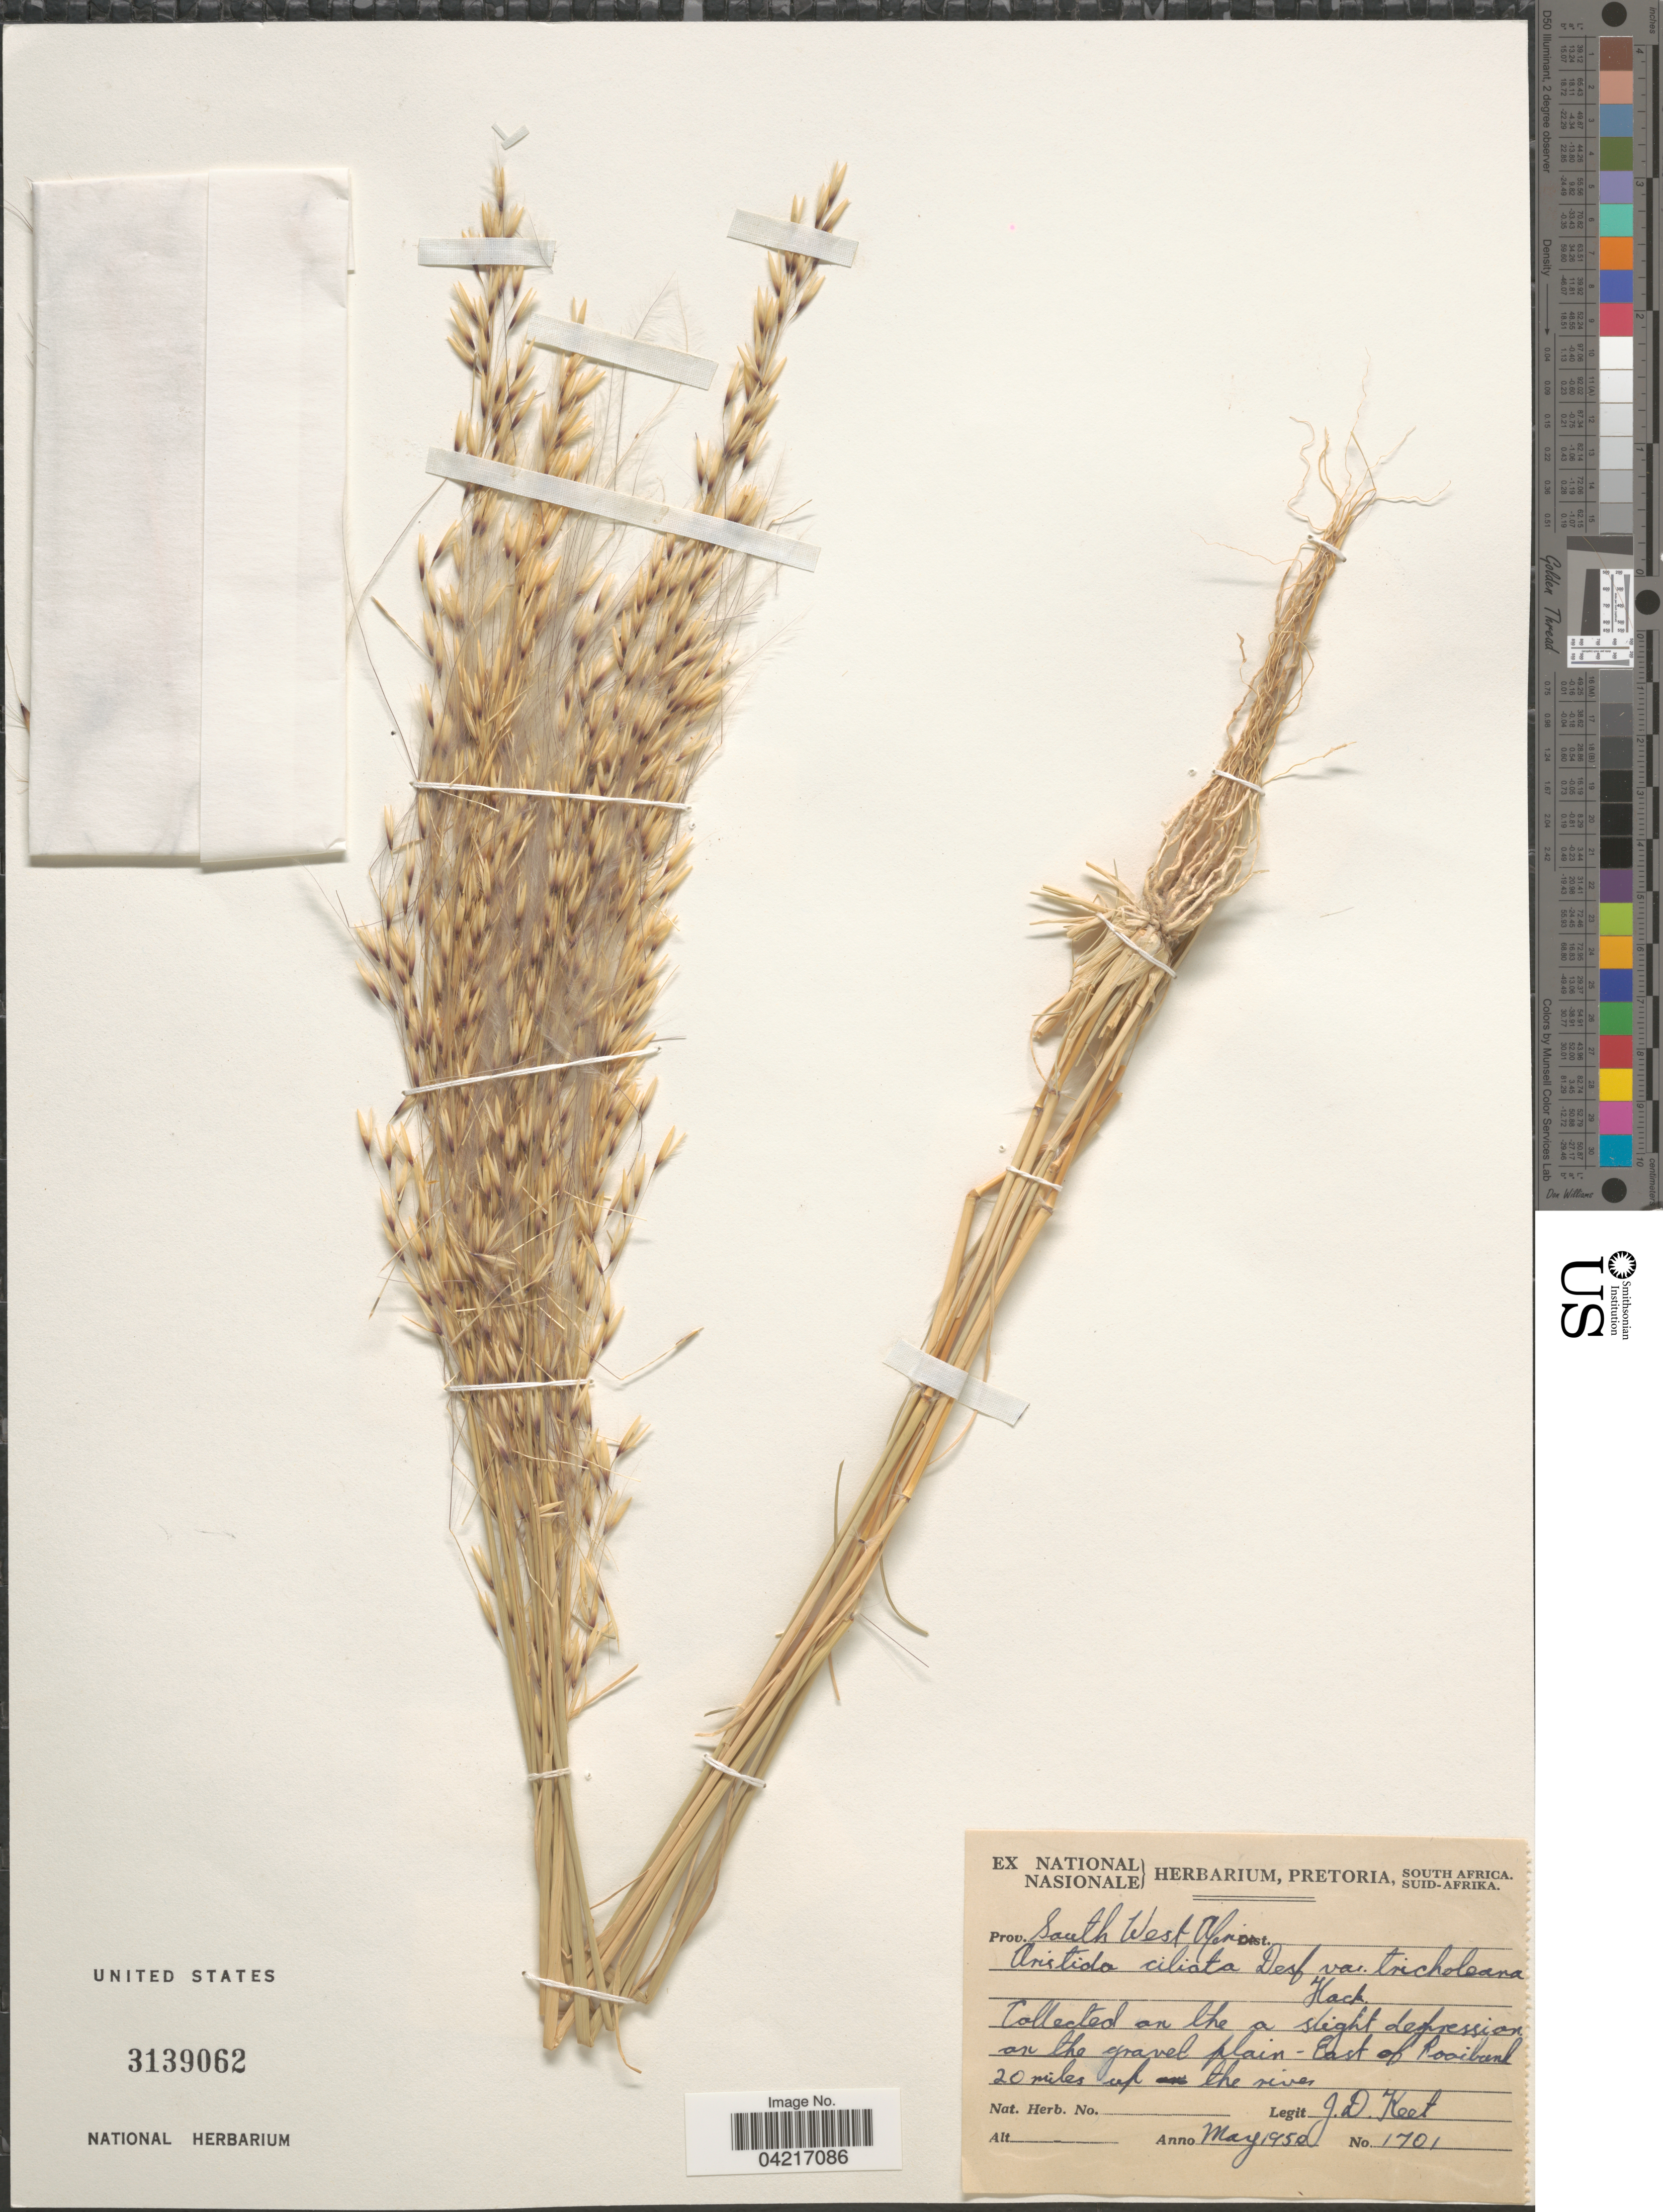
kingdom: Plantae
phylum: Tracheophyta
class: Liliopsida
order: Poales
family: Poaceae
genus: Aristida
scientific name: Aristida adscensionis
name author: L.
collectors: J. Keet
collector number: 1701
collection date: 1950-05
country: Namibia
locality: Prov. South West Africa. On the a slight depression on the gravel plain - East of Rooibank 20 miles up the river.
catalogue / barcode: US 3139062